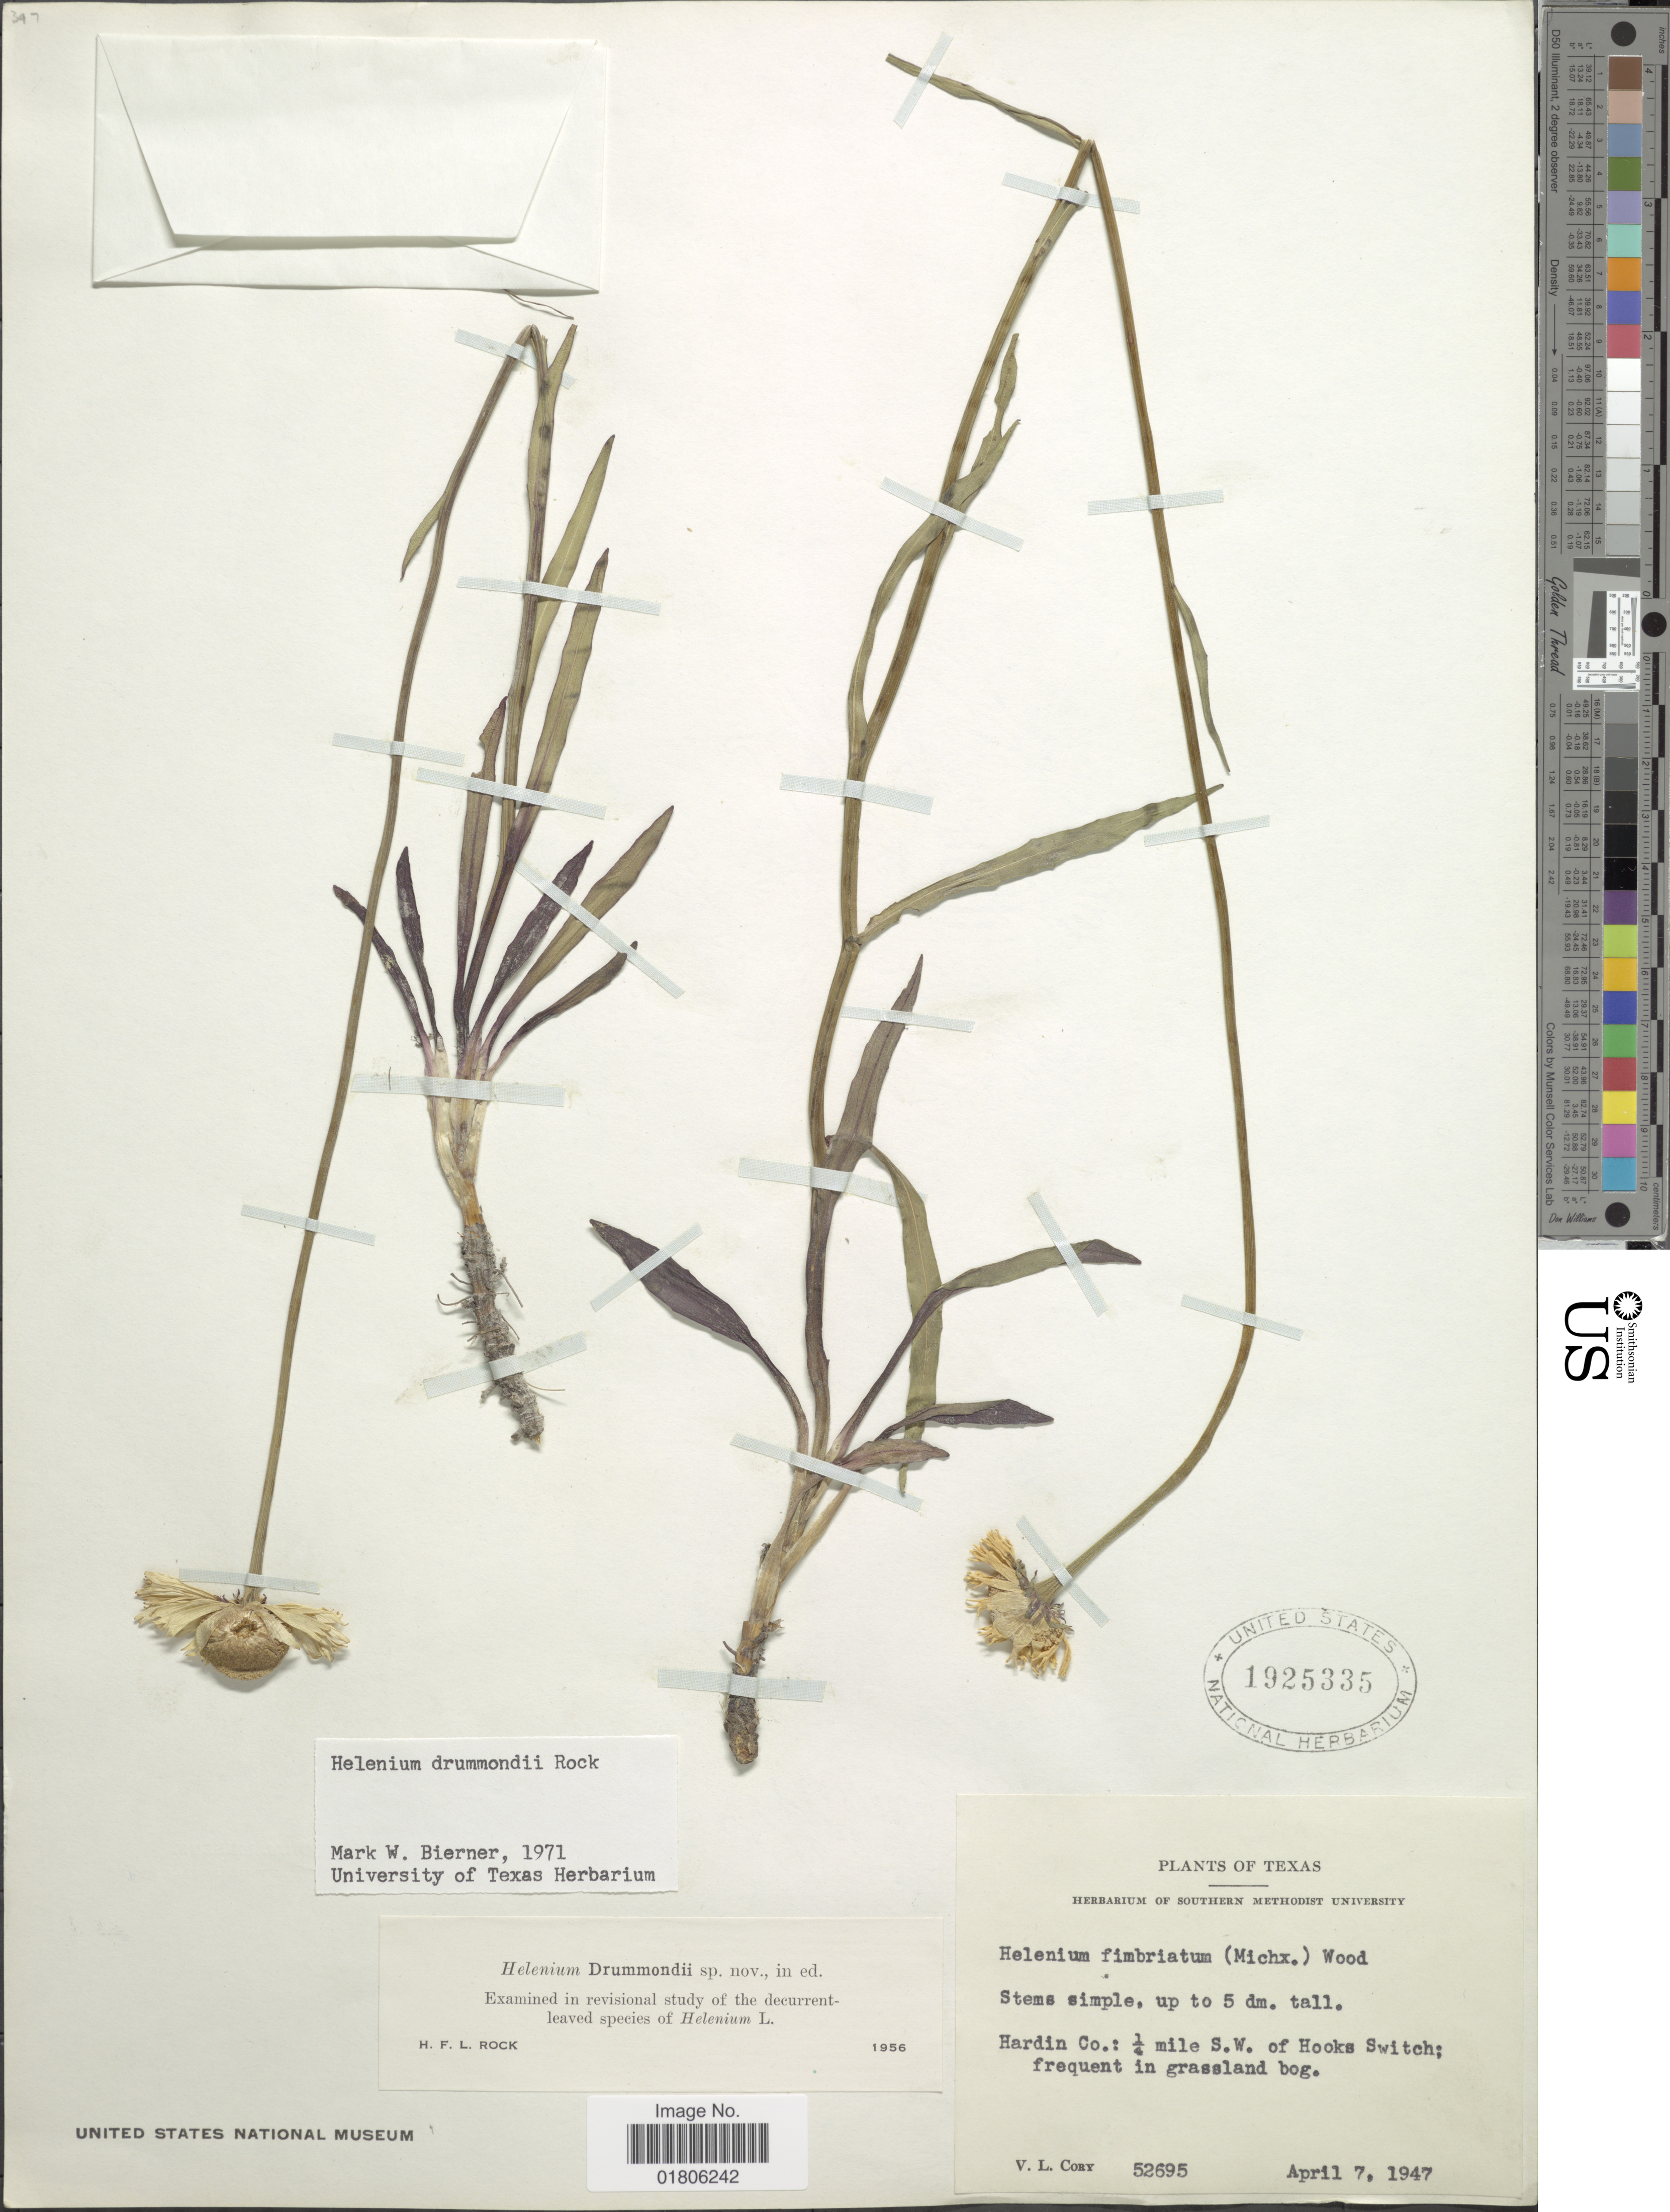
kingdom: Plantae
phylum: Tracheophyta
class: Magnoliopsida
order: Asterales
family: Asteraceae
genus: Helenium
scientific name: Helenium drummondii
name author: H. Rock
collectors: V. Cory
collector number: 52695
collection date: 1947-04-07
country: United States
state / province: Texas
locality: Hardin Co.: 1/4 mile S.W. of Hooks Switch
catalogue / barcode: US 1925335